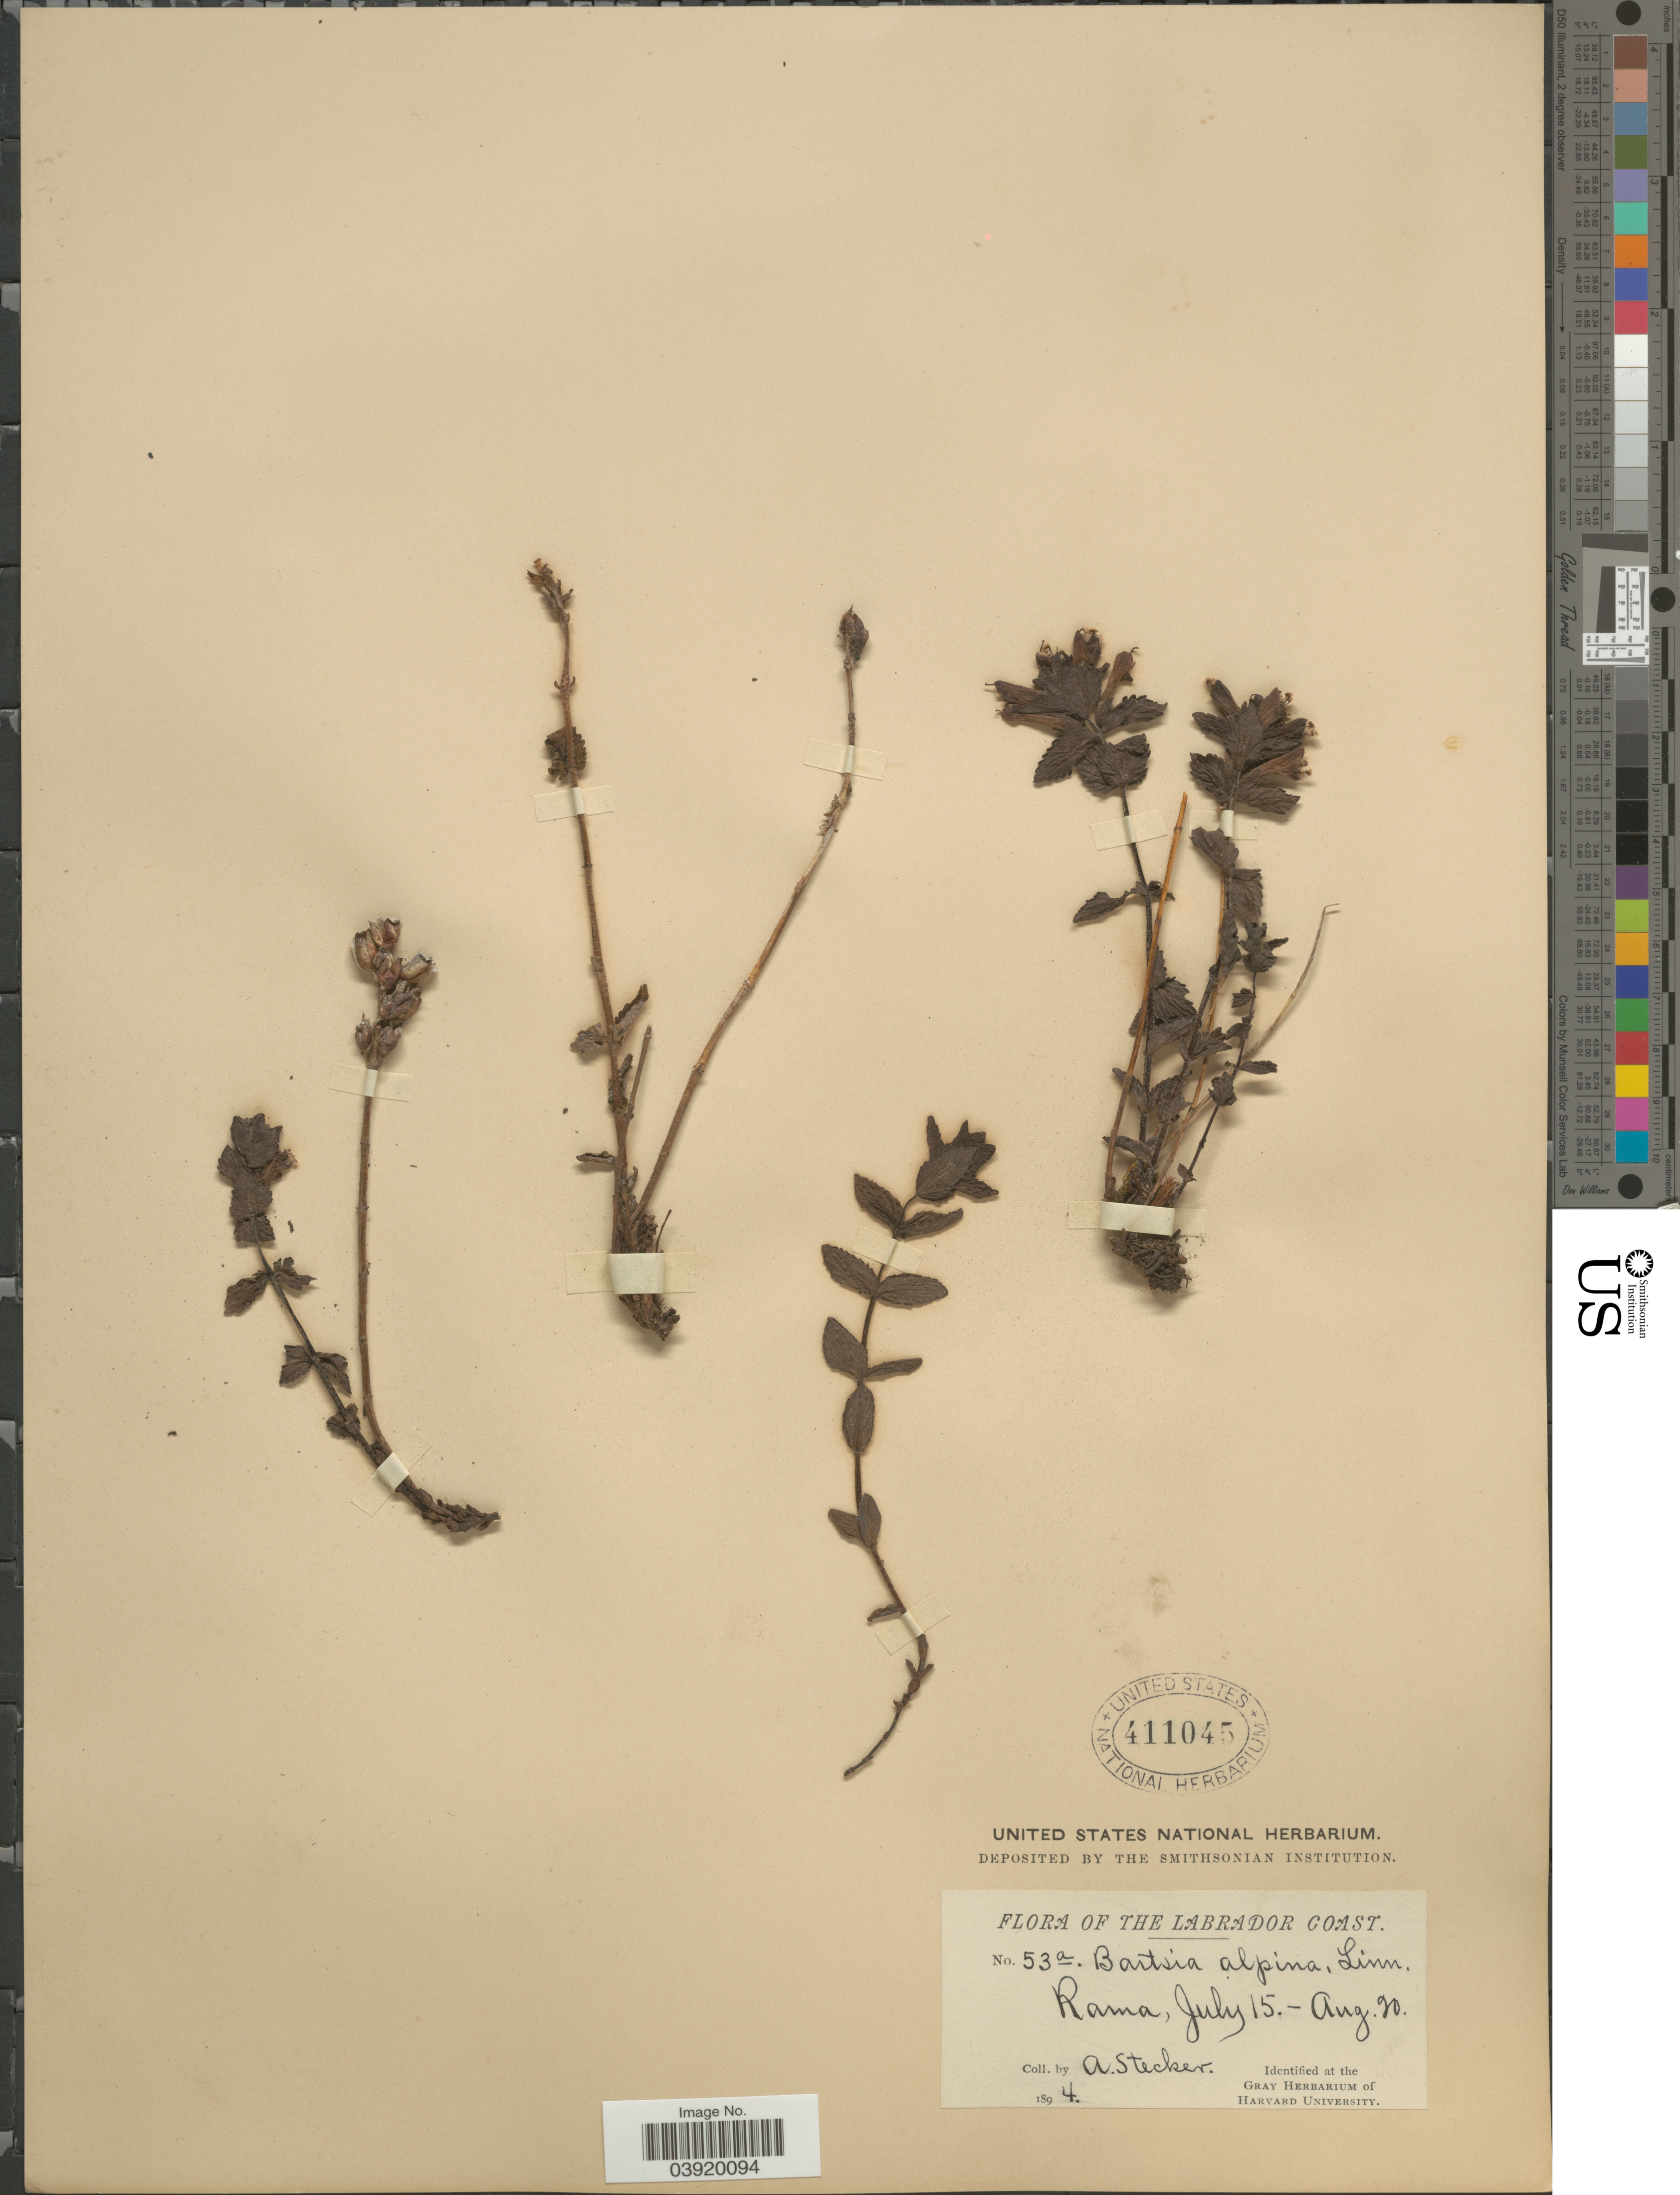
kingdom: Plantae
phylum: Tracheophyta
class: Magnoliopsida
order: Lamiales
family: Orobanchaceae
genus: Bartsia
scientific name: Bartsia alpina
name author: L.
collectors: A. Stecker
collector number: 53a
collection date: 1894-07-15/1894-08-20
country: Canada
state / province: Newfoundland and Labrador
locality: The Labrador Coast. Rama.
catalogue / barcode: US 411045